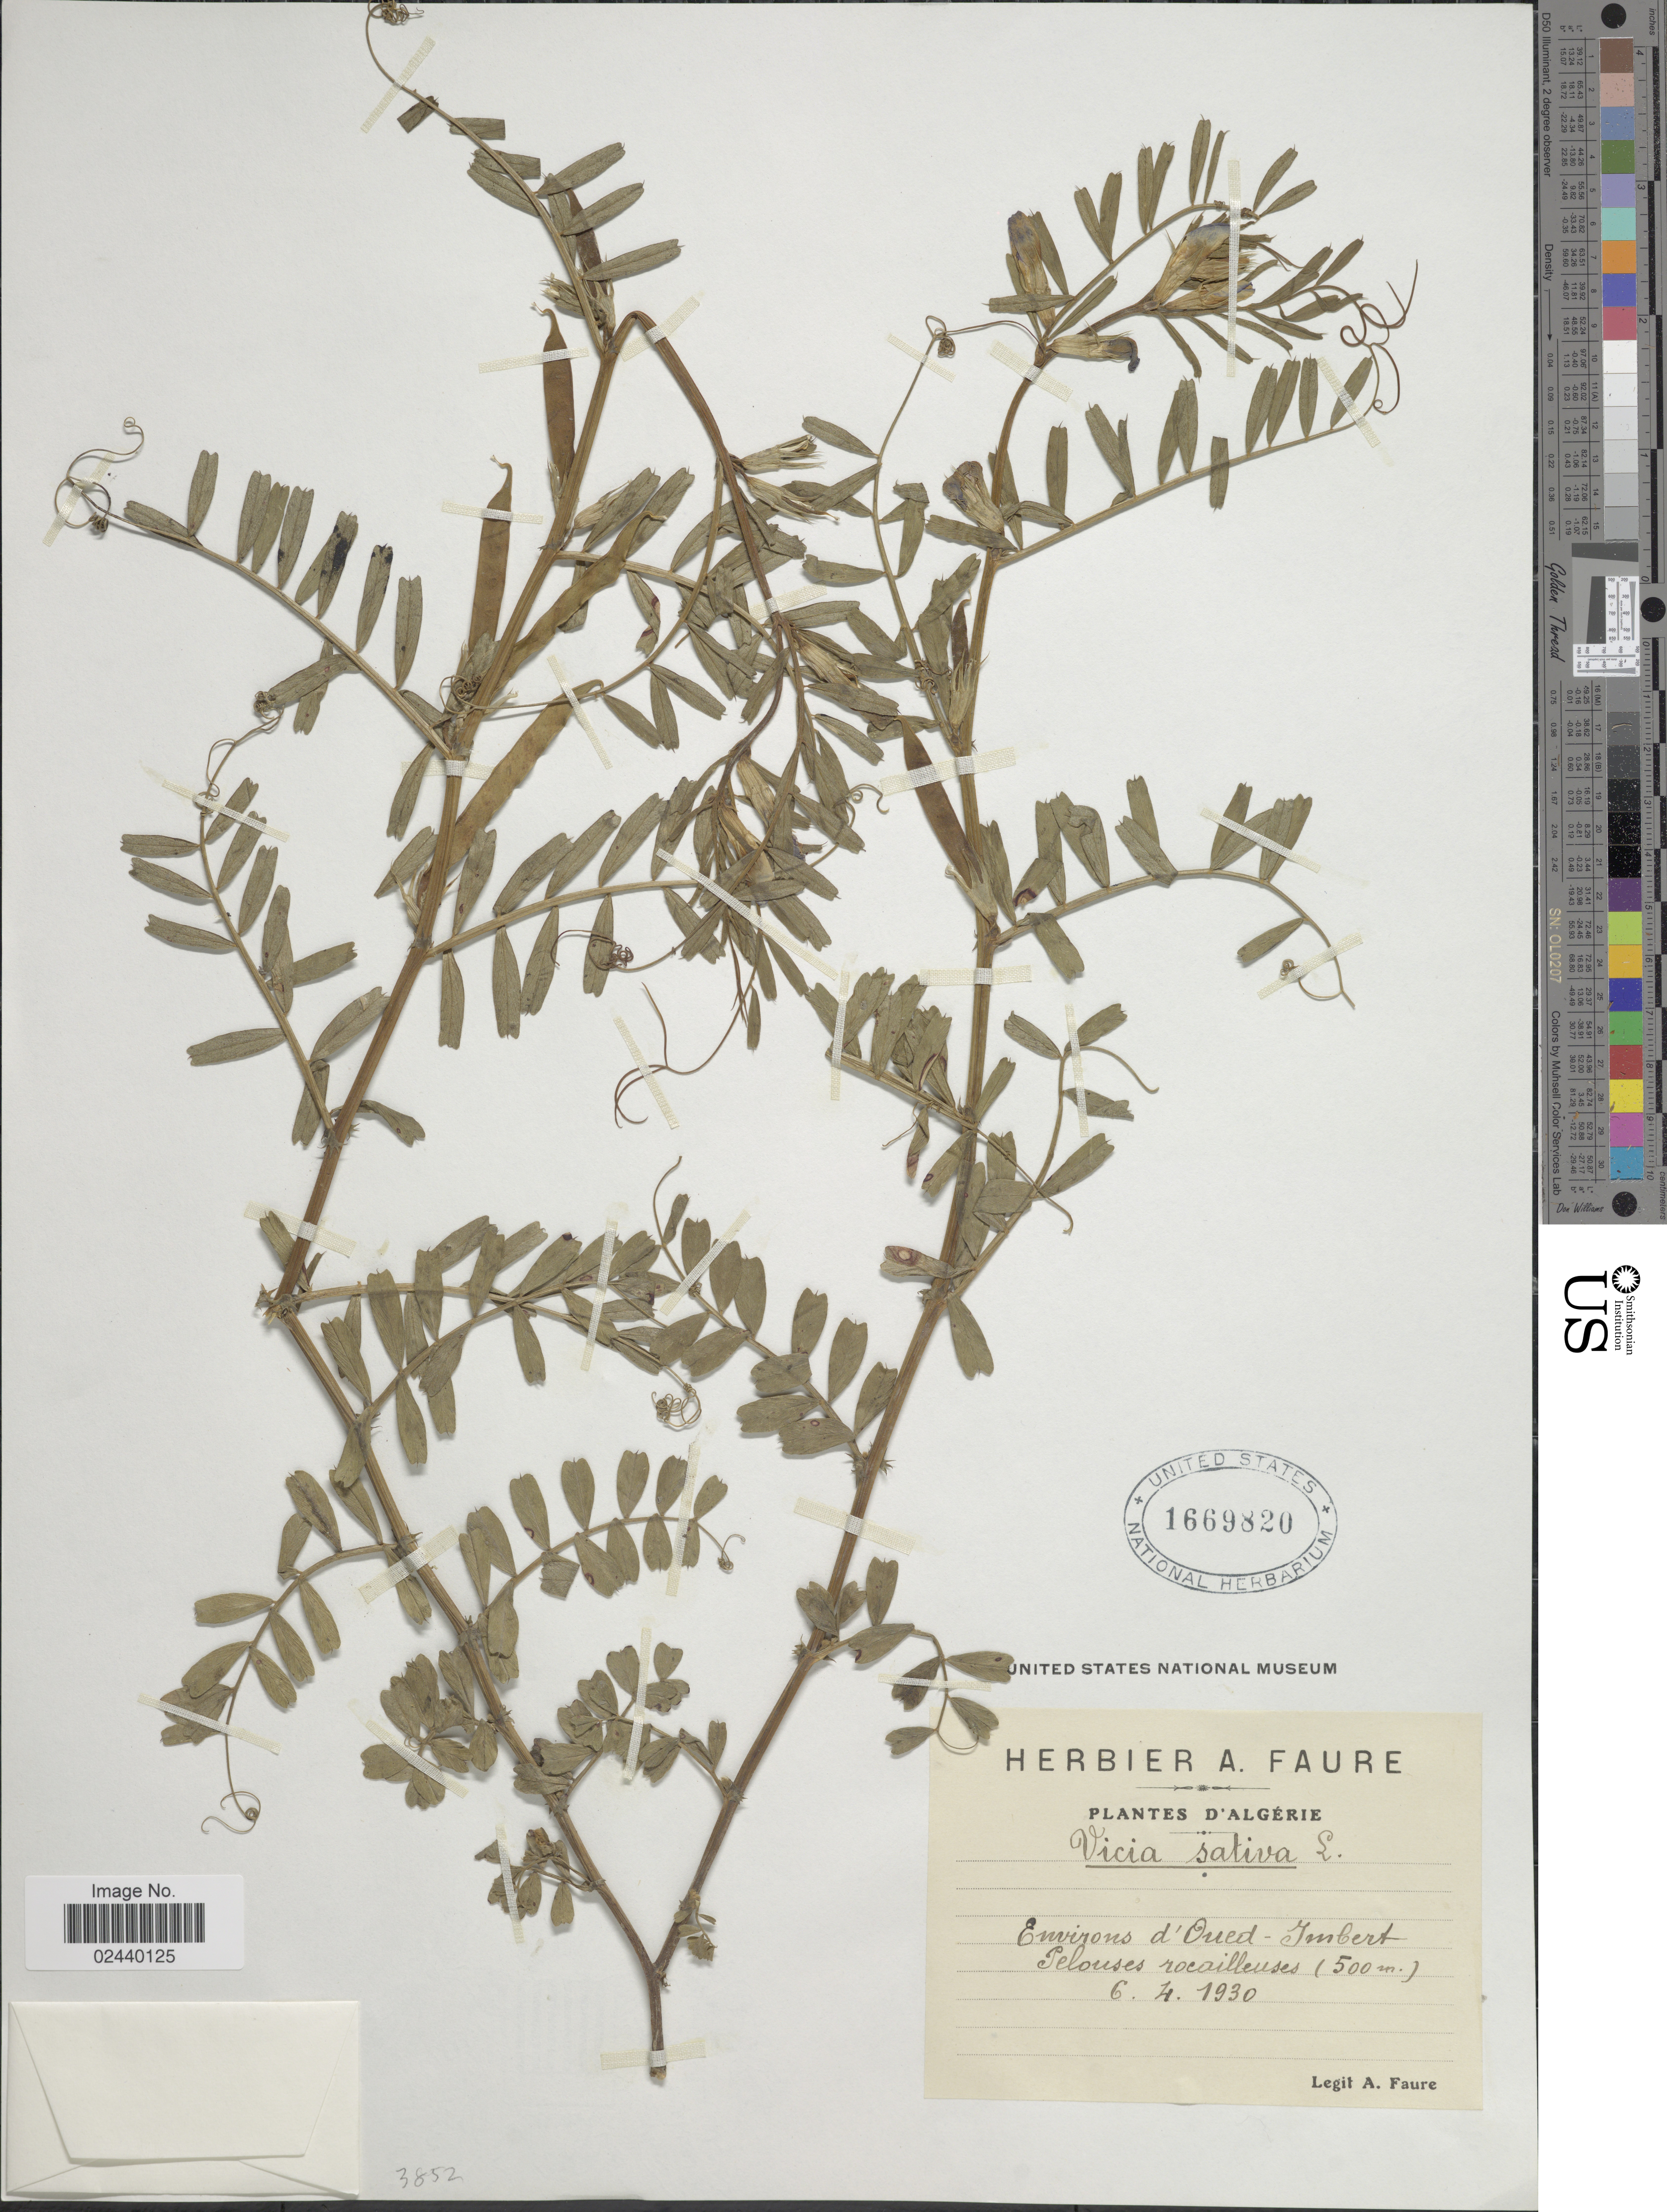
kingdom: Plantae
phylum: Tracheophyta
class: Magnoliopsida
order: Fabales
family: Fabaceae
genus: Vicia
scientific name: Vicia sativa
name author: L.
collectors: A. Faure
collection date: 1930-04-06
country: Algeria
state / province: El Oued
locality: D'Algérie, Environd d'Oued-Imbert Pelouses rocailleuses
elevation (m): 500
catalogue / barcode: US 1669820